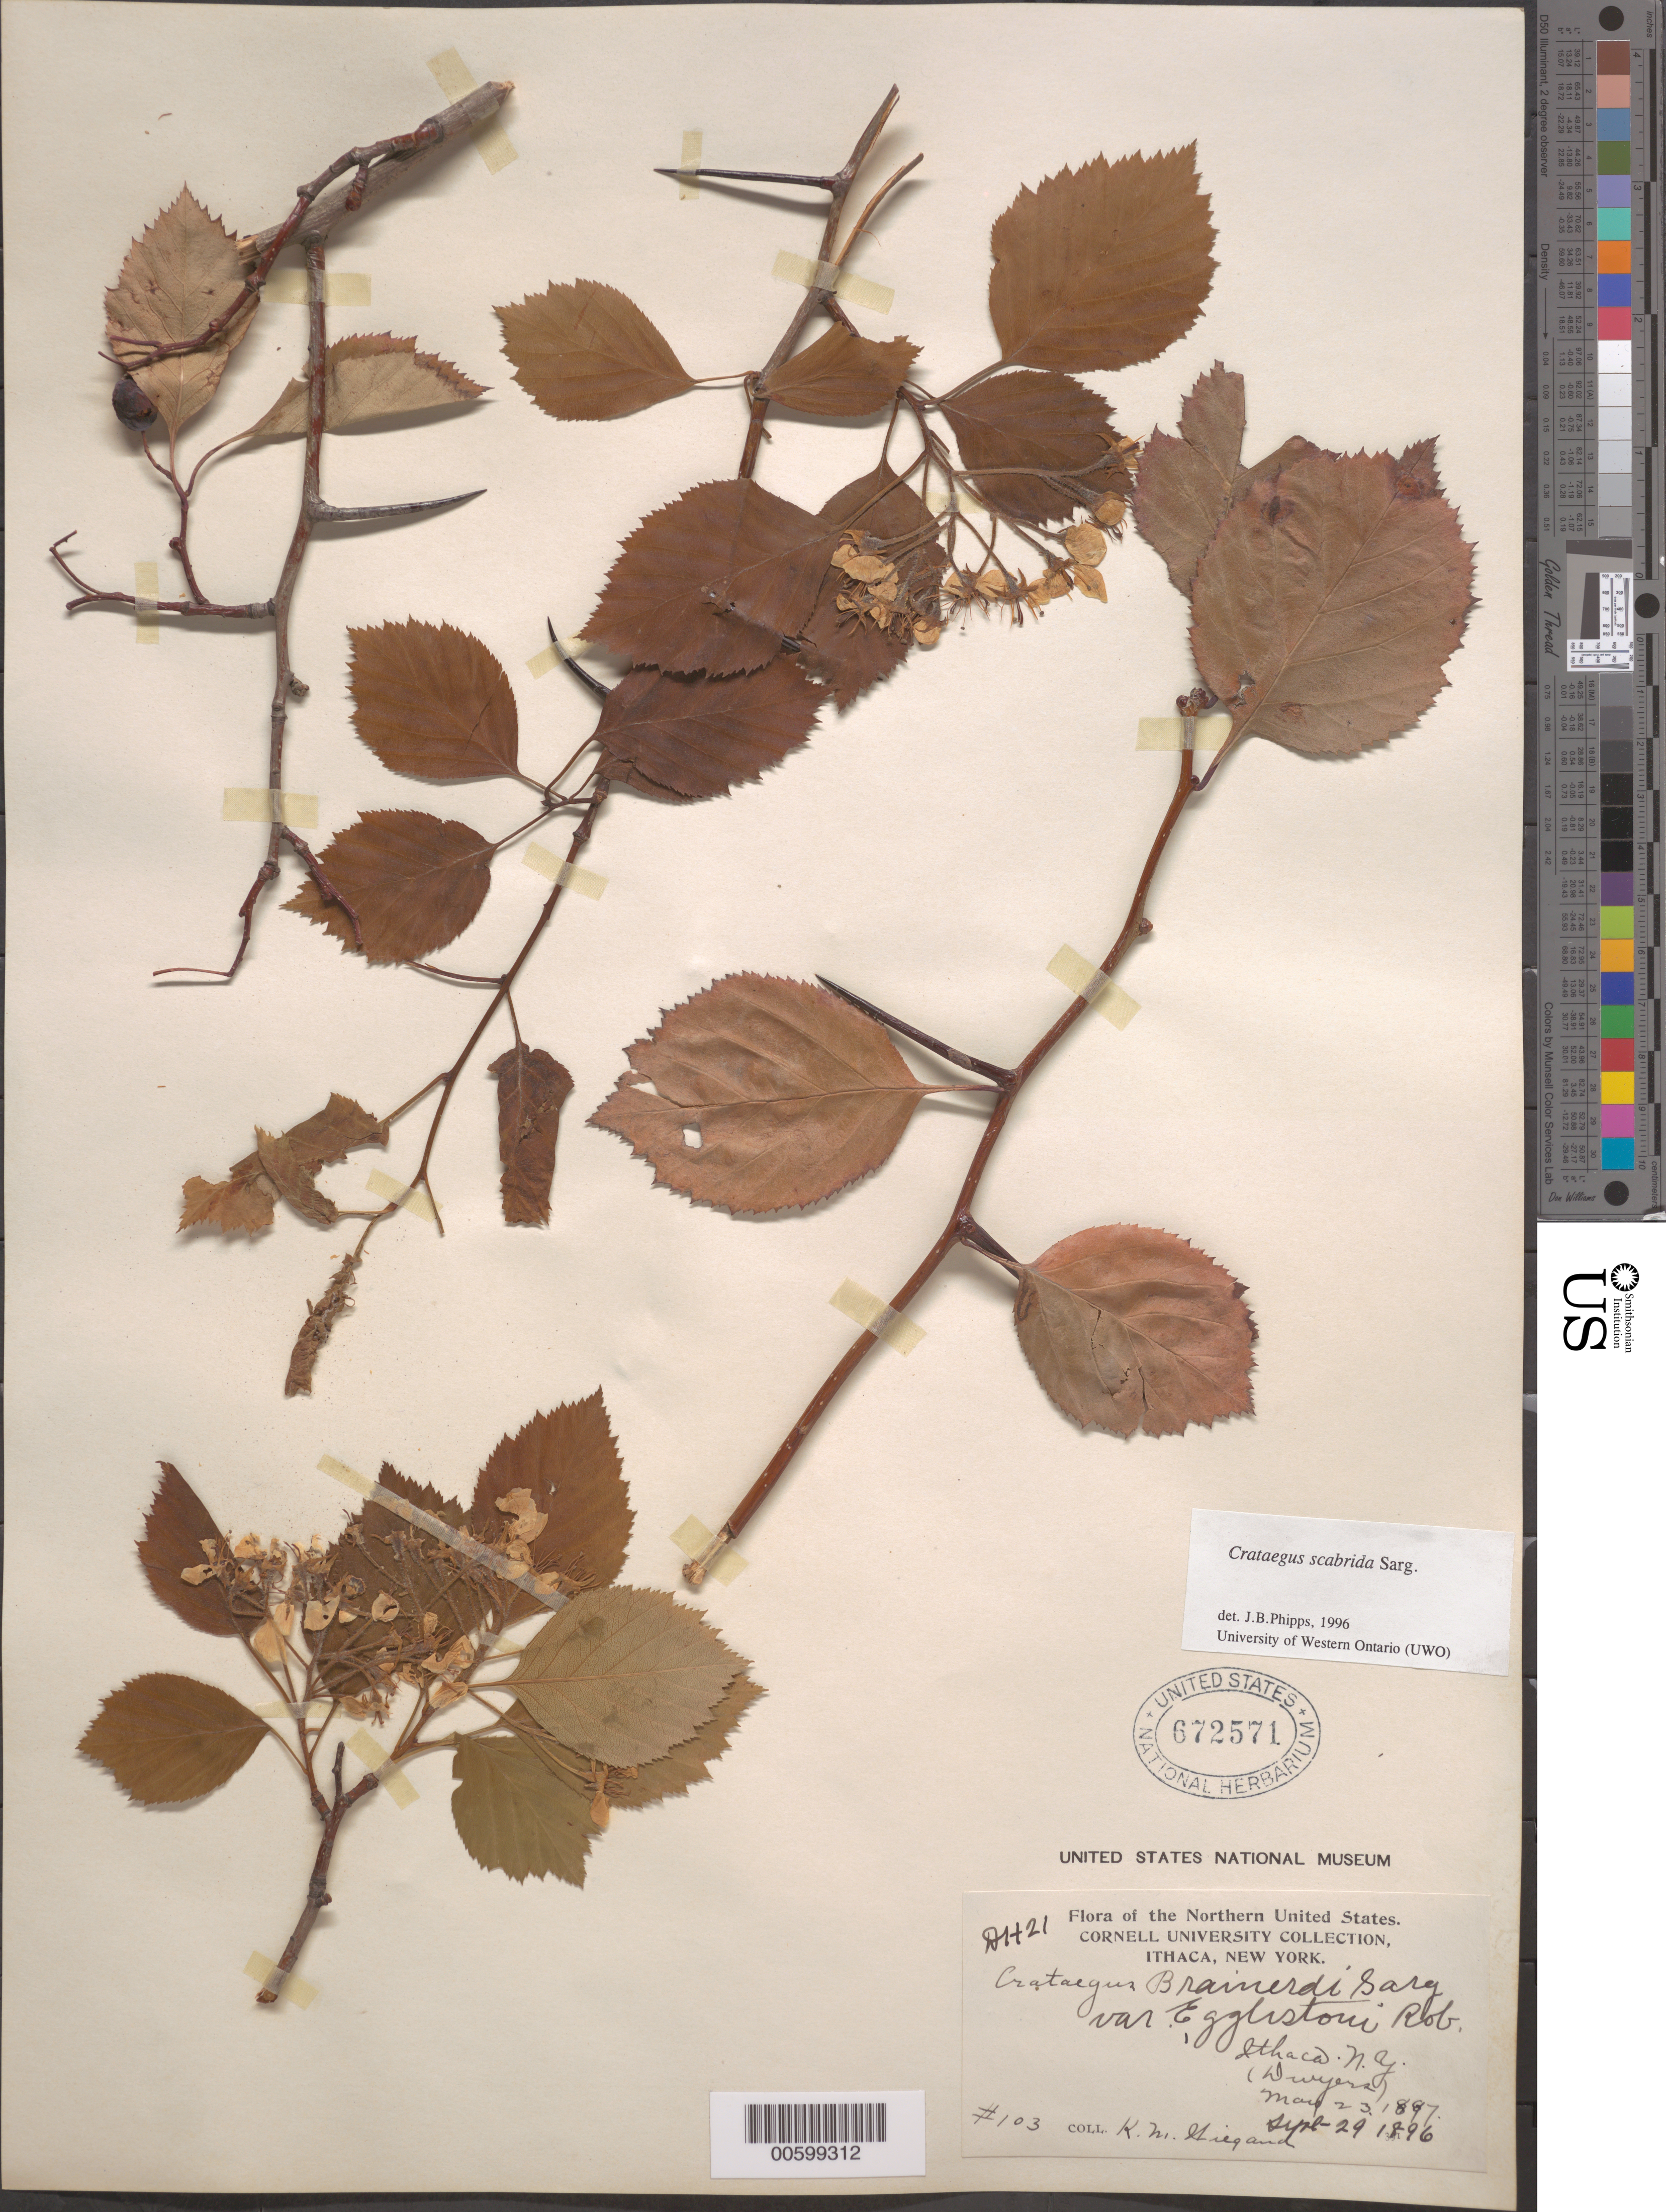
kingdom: Plantae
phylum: Tracheophyta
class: Magnoliopsida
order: Rosales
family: Rosaceae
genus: Crataegus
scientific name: Crataegus scabrida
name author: Sarg.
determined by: Phipps, James B., (UWO), University of Western Ontario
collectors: K. M. Wiegand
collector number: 103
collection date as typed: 29 Sep 1896 and 23 May 1897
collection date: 1896-09-29,1897-05-23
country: United States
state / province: New York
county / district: Tompkins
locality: Ithaca, Dwyers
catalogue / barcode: US 672571